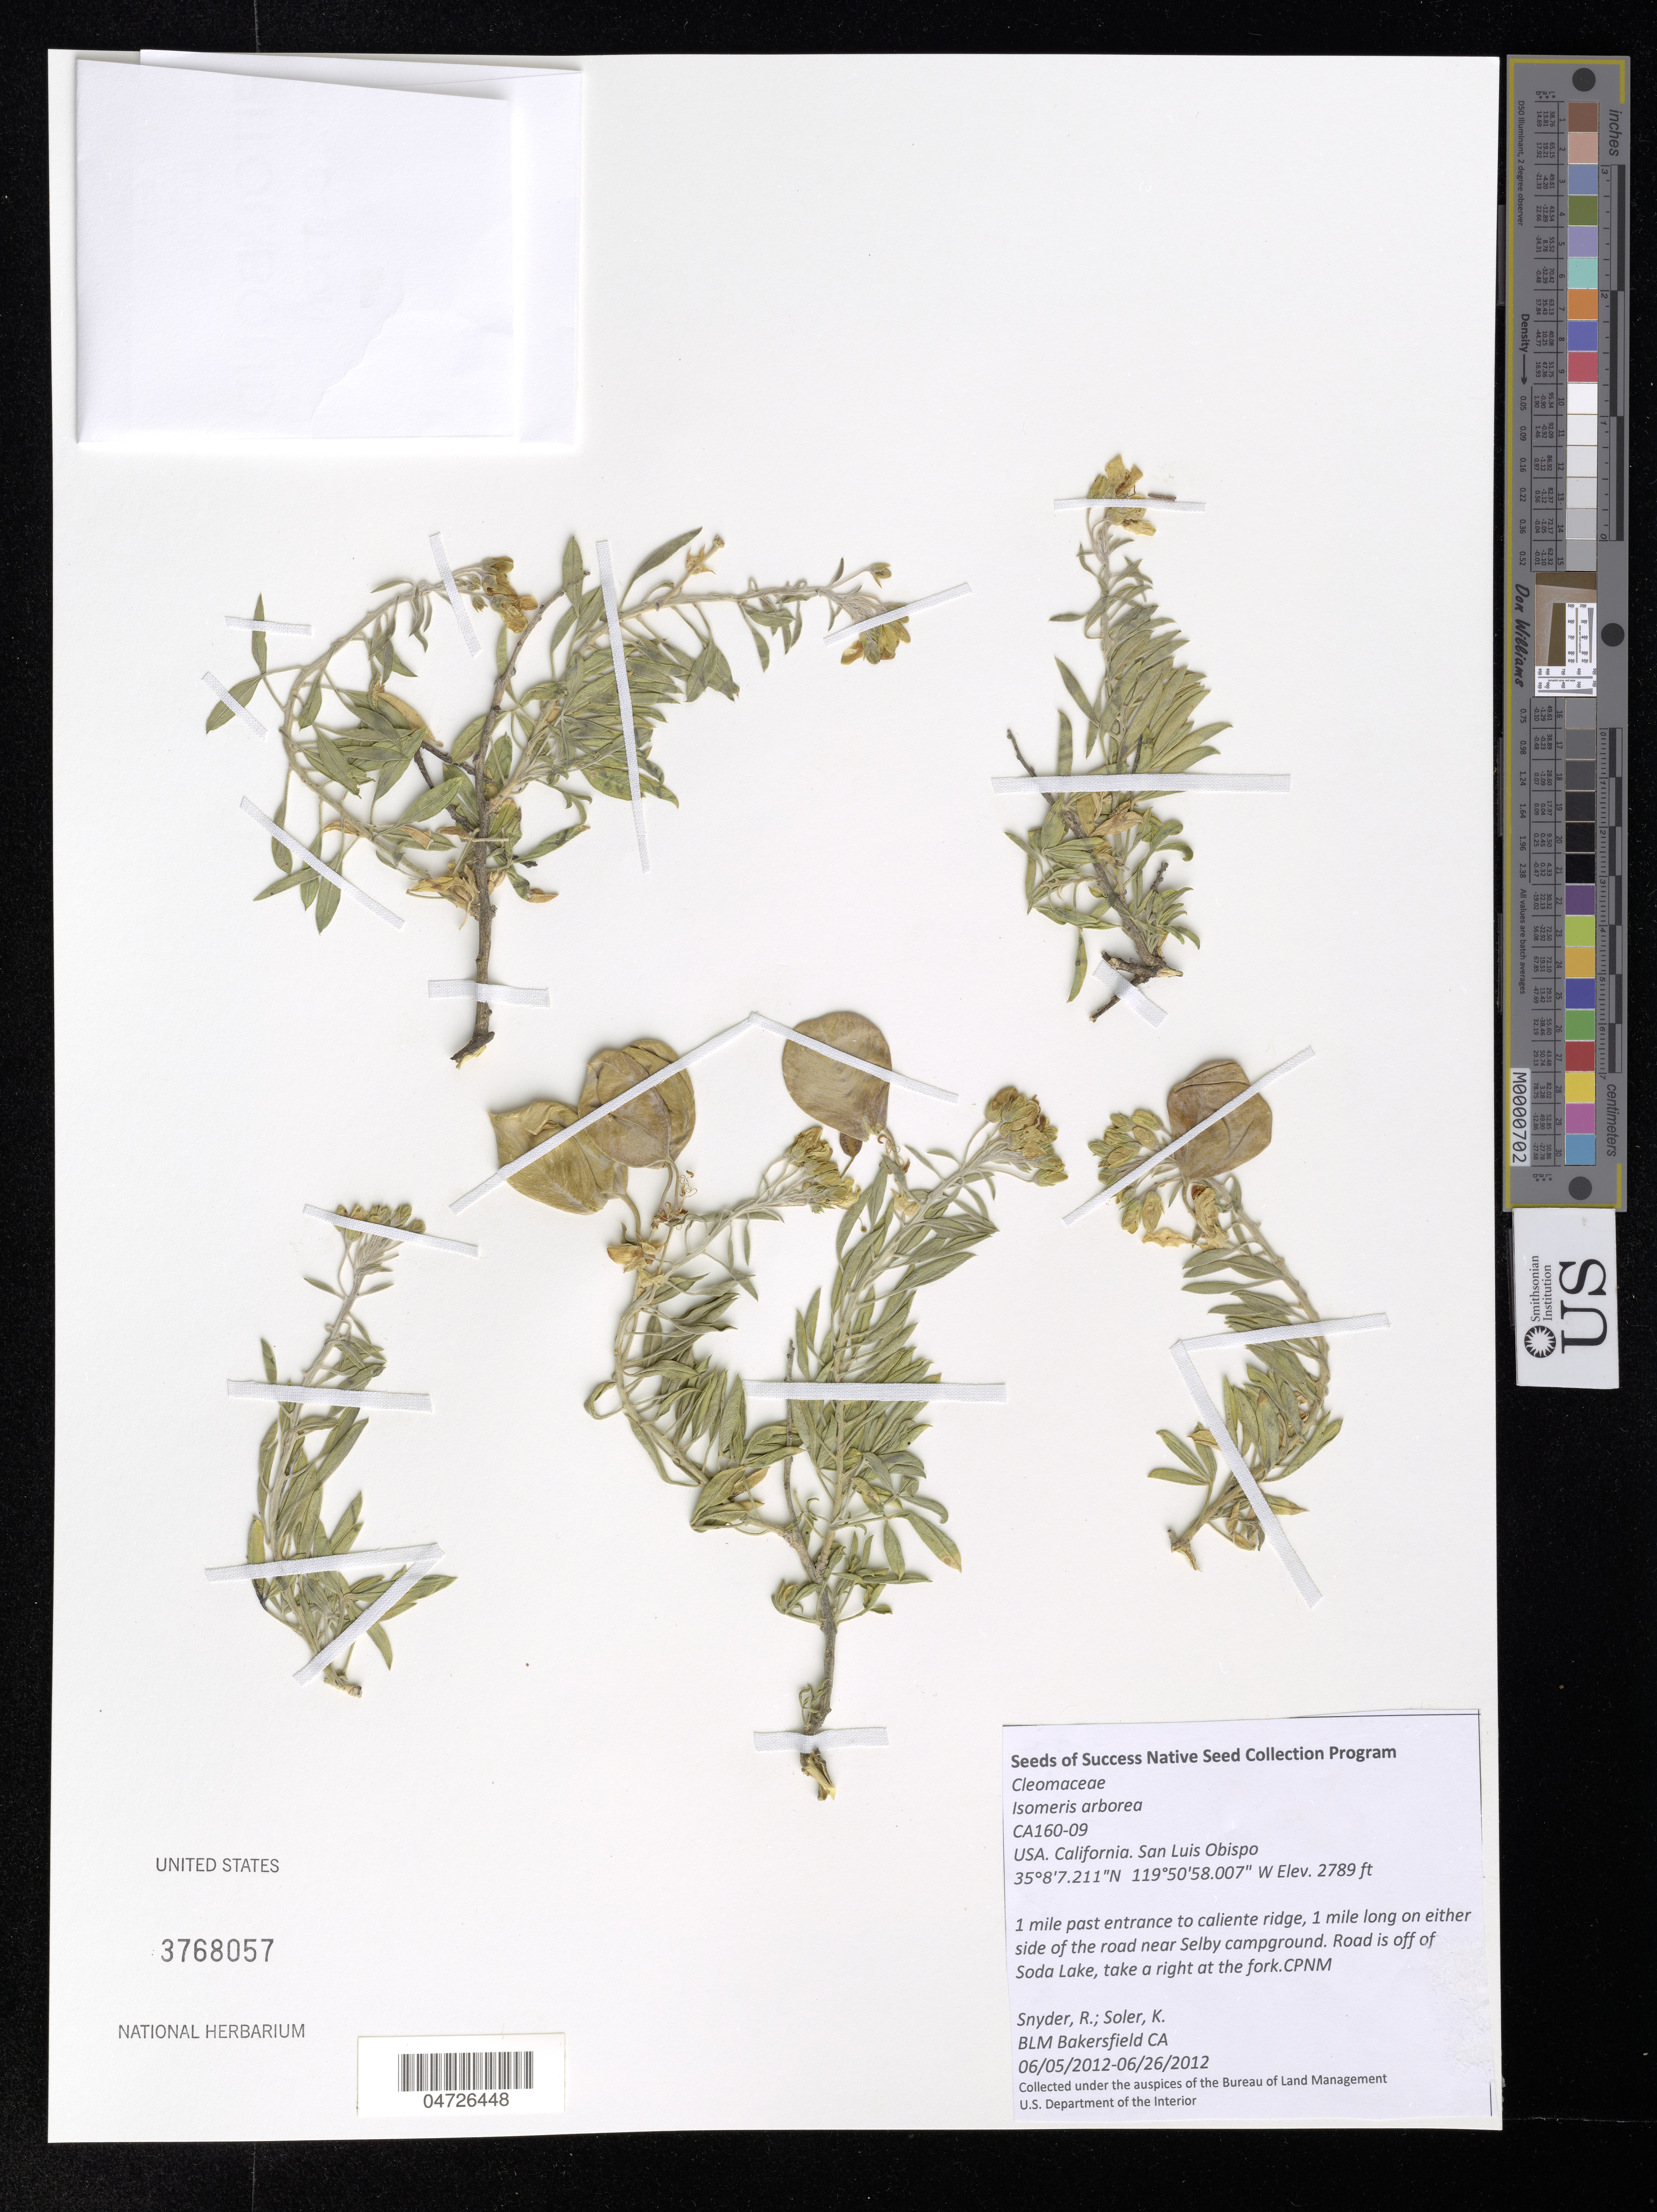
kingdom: Plantae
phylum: Tracheophyta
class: Magnoliopsida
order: Brassicales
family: Cleomaceae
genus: Isomeris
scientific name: Isomeris arborea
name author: Nutt.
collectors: R. Snyder & K. Soler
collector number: CA160-09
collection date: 2012-06-05/2012-06-26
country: United States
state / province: California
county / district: San Luis Obispo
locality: San Luis Obispo. 1 mile past entrance to caliente ridge, 1 mile long on either side of the road near Selby campground. Road is off of Soda Lake, take a right at the fork.CPNM.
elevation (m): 850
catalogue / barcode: US 3768057